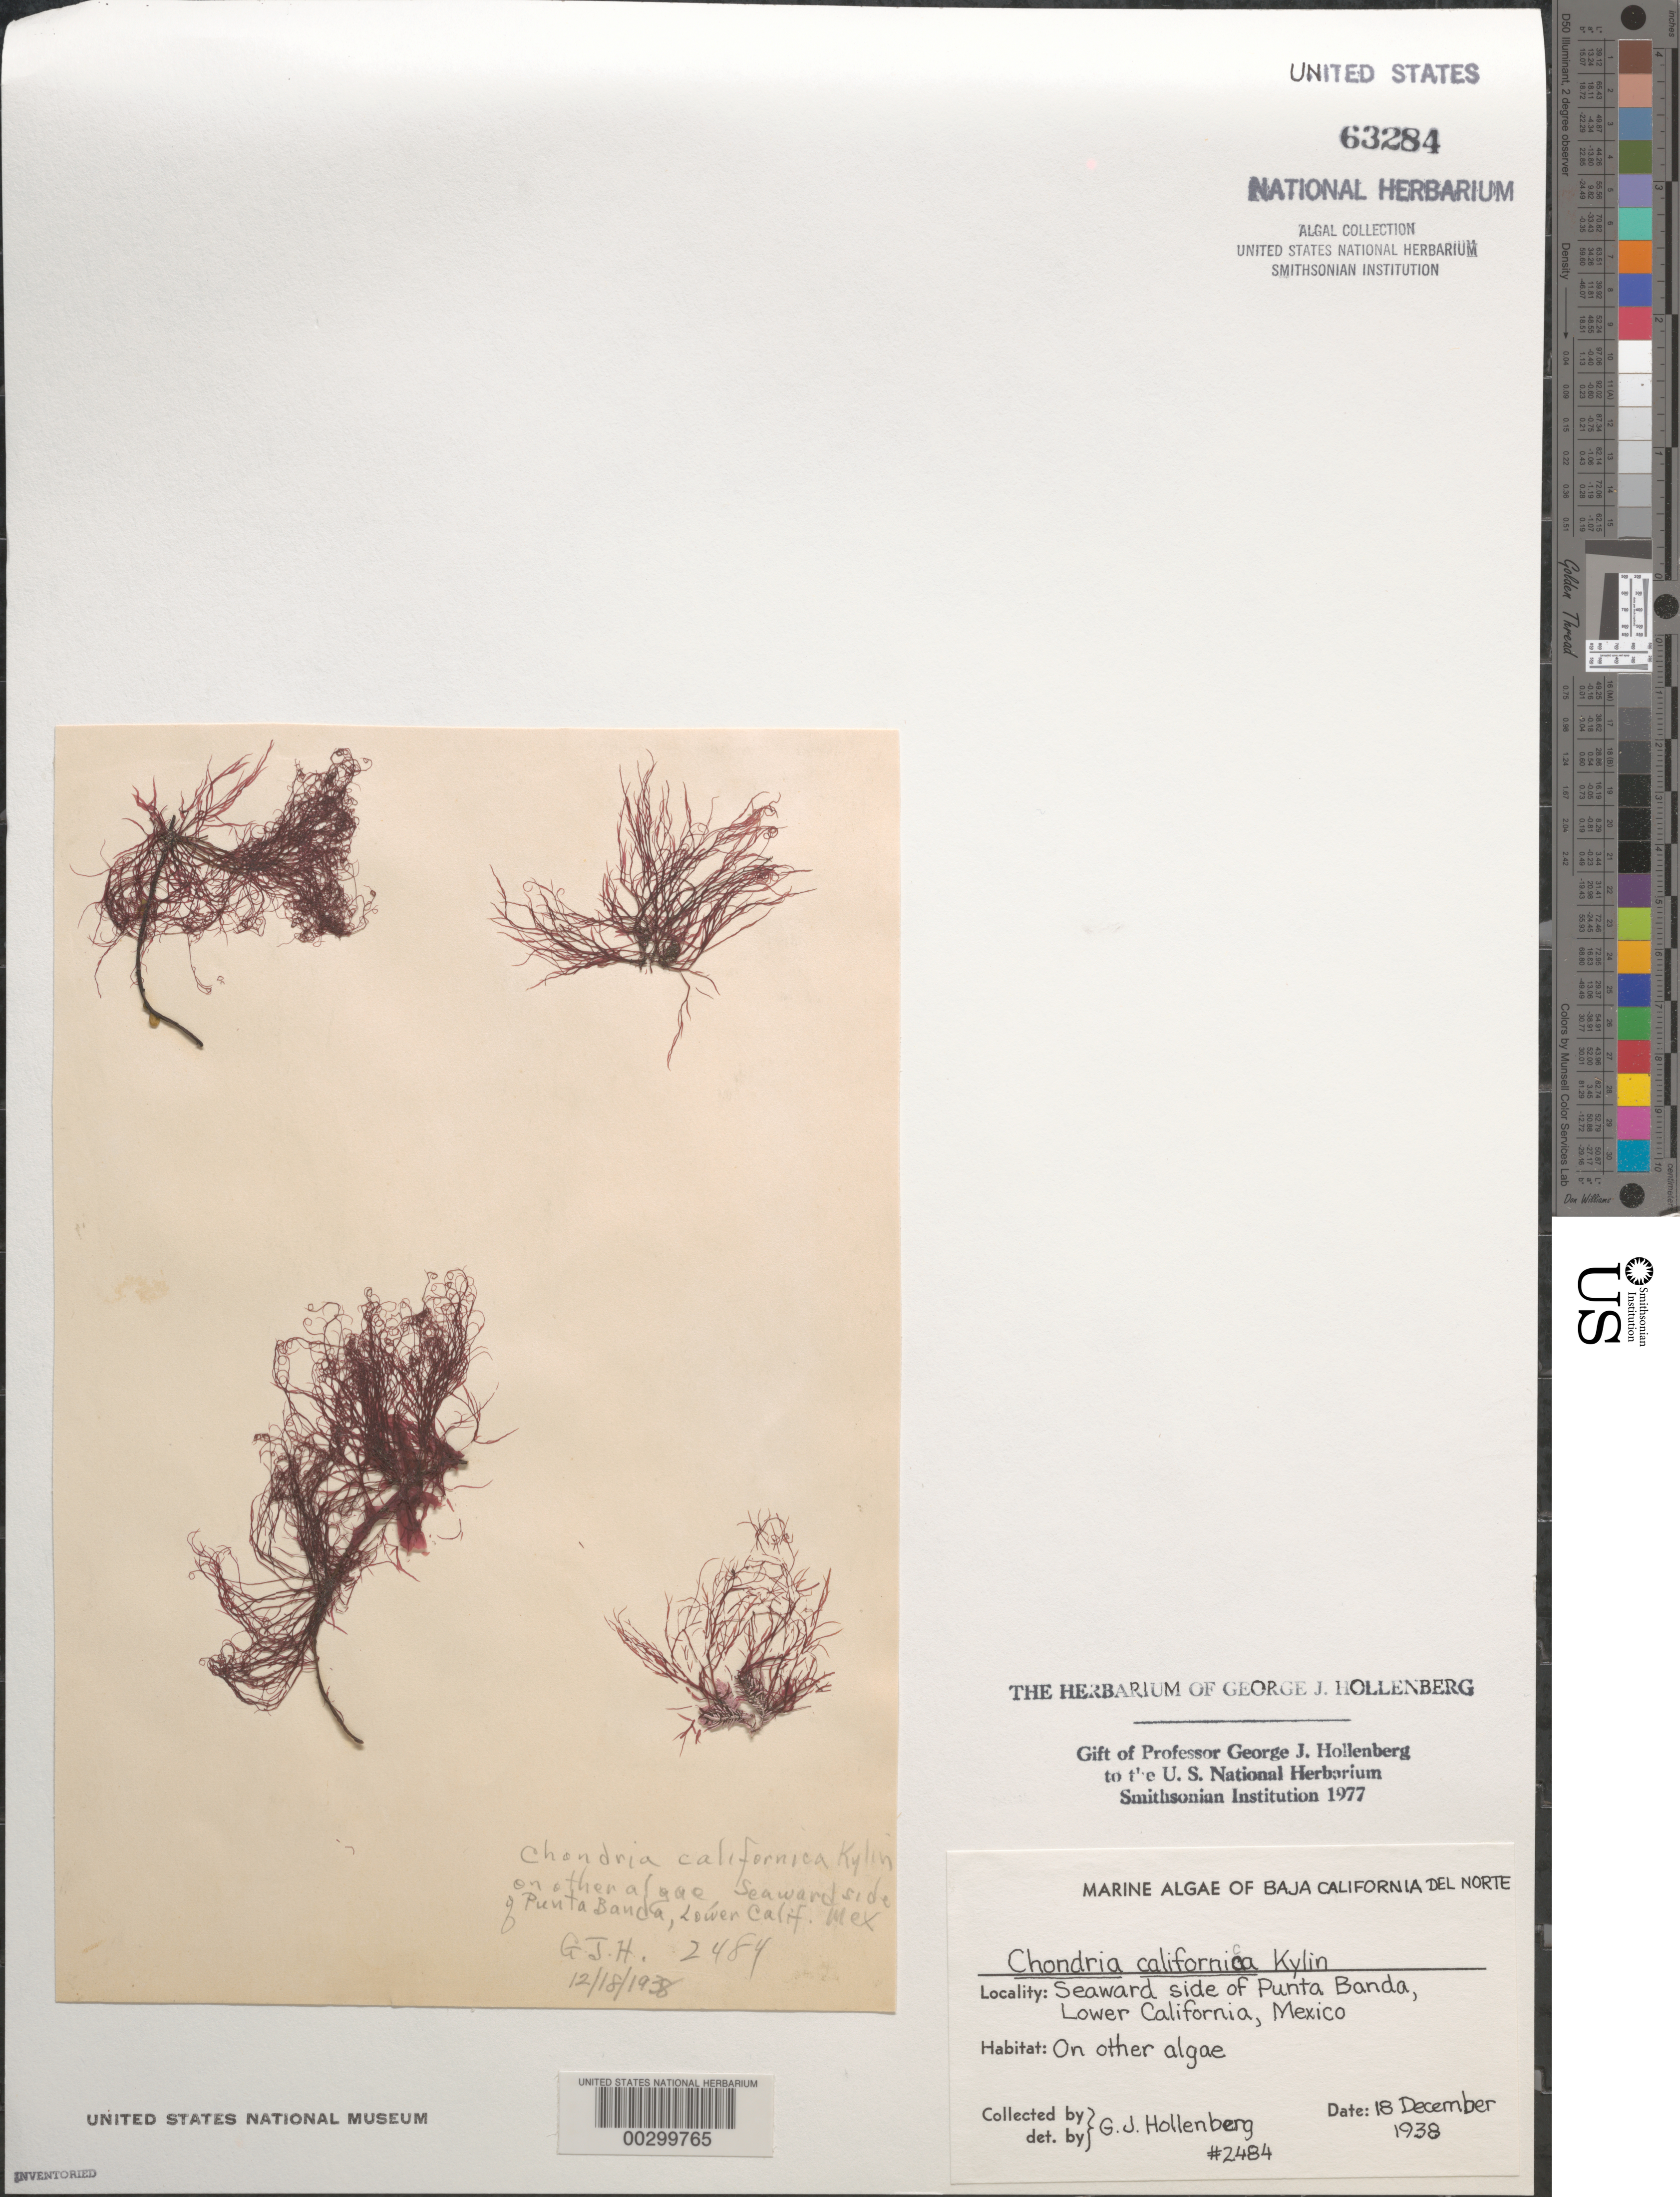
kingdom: Plantae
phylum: Rhodophyta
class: Florideophyceae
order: Ceramiales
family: Rhodomelaceae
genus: Chondria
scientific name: Chondria acrorhizophora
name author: Setch. & N.L. Gardner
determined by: Algae name updating Project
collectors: G. Hollenberg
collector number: GJH 2484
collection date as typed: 18 Dec 1938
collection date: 1938-12-18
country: Mexico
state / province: Baja California Norte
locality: Seaward side of Punta Banda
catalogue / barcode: US 63284